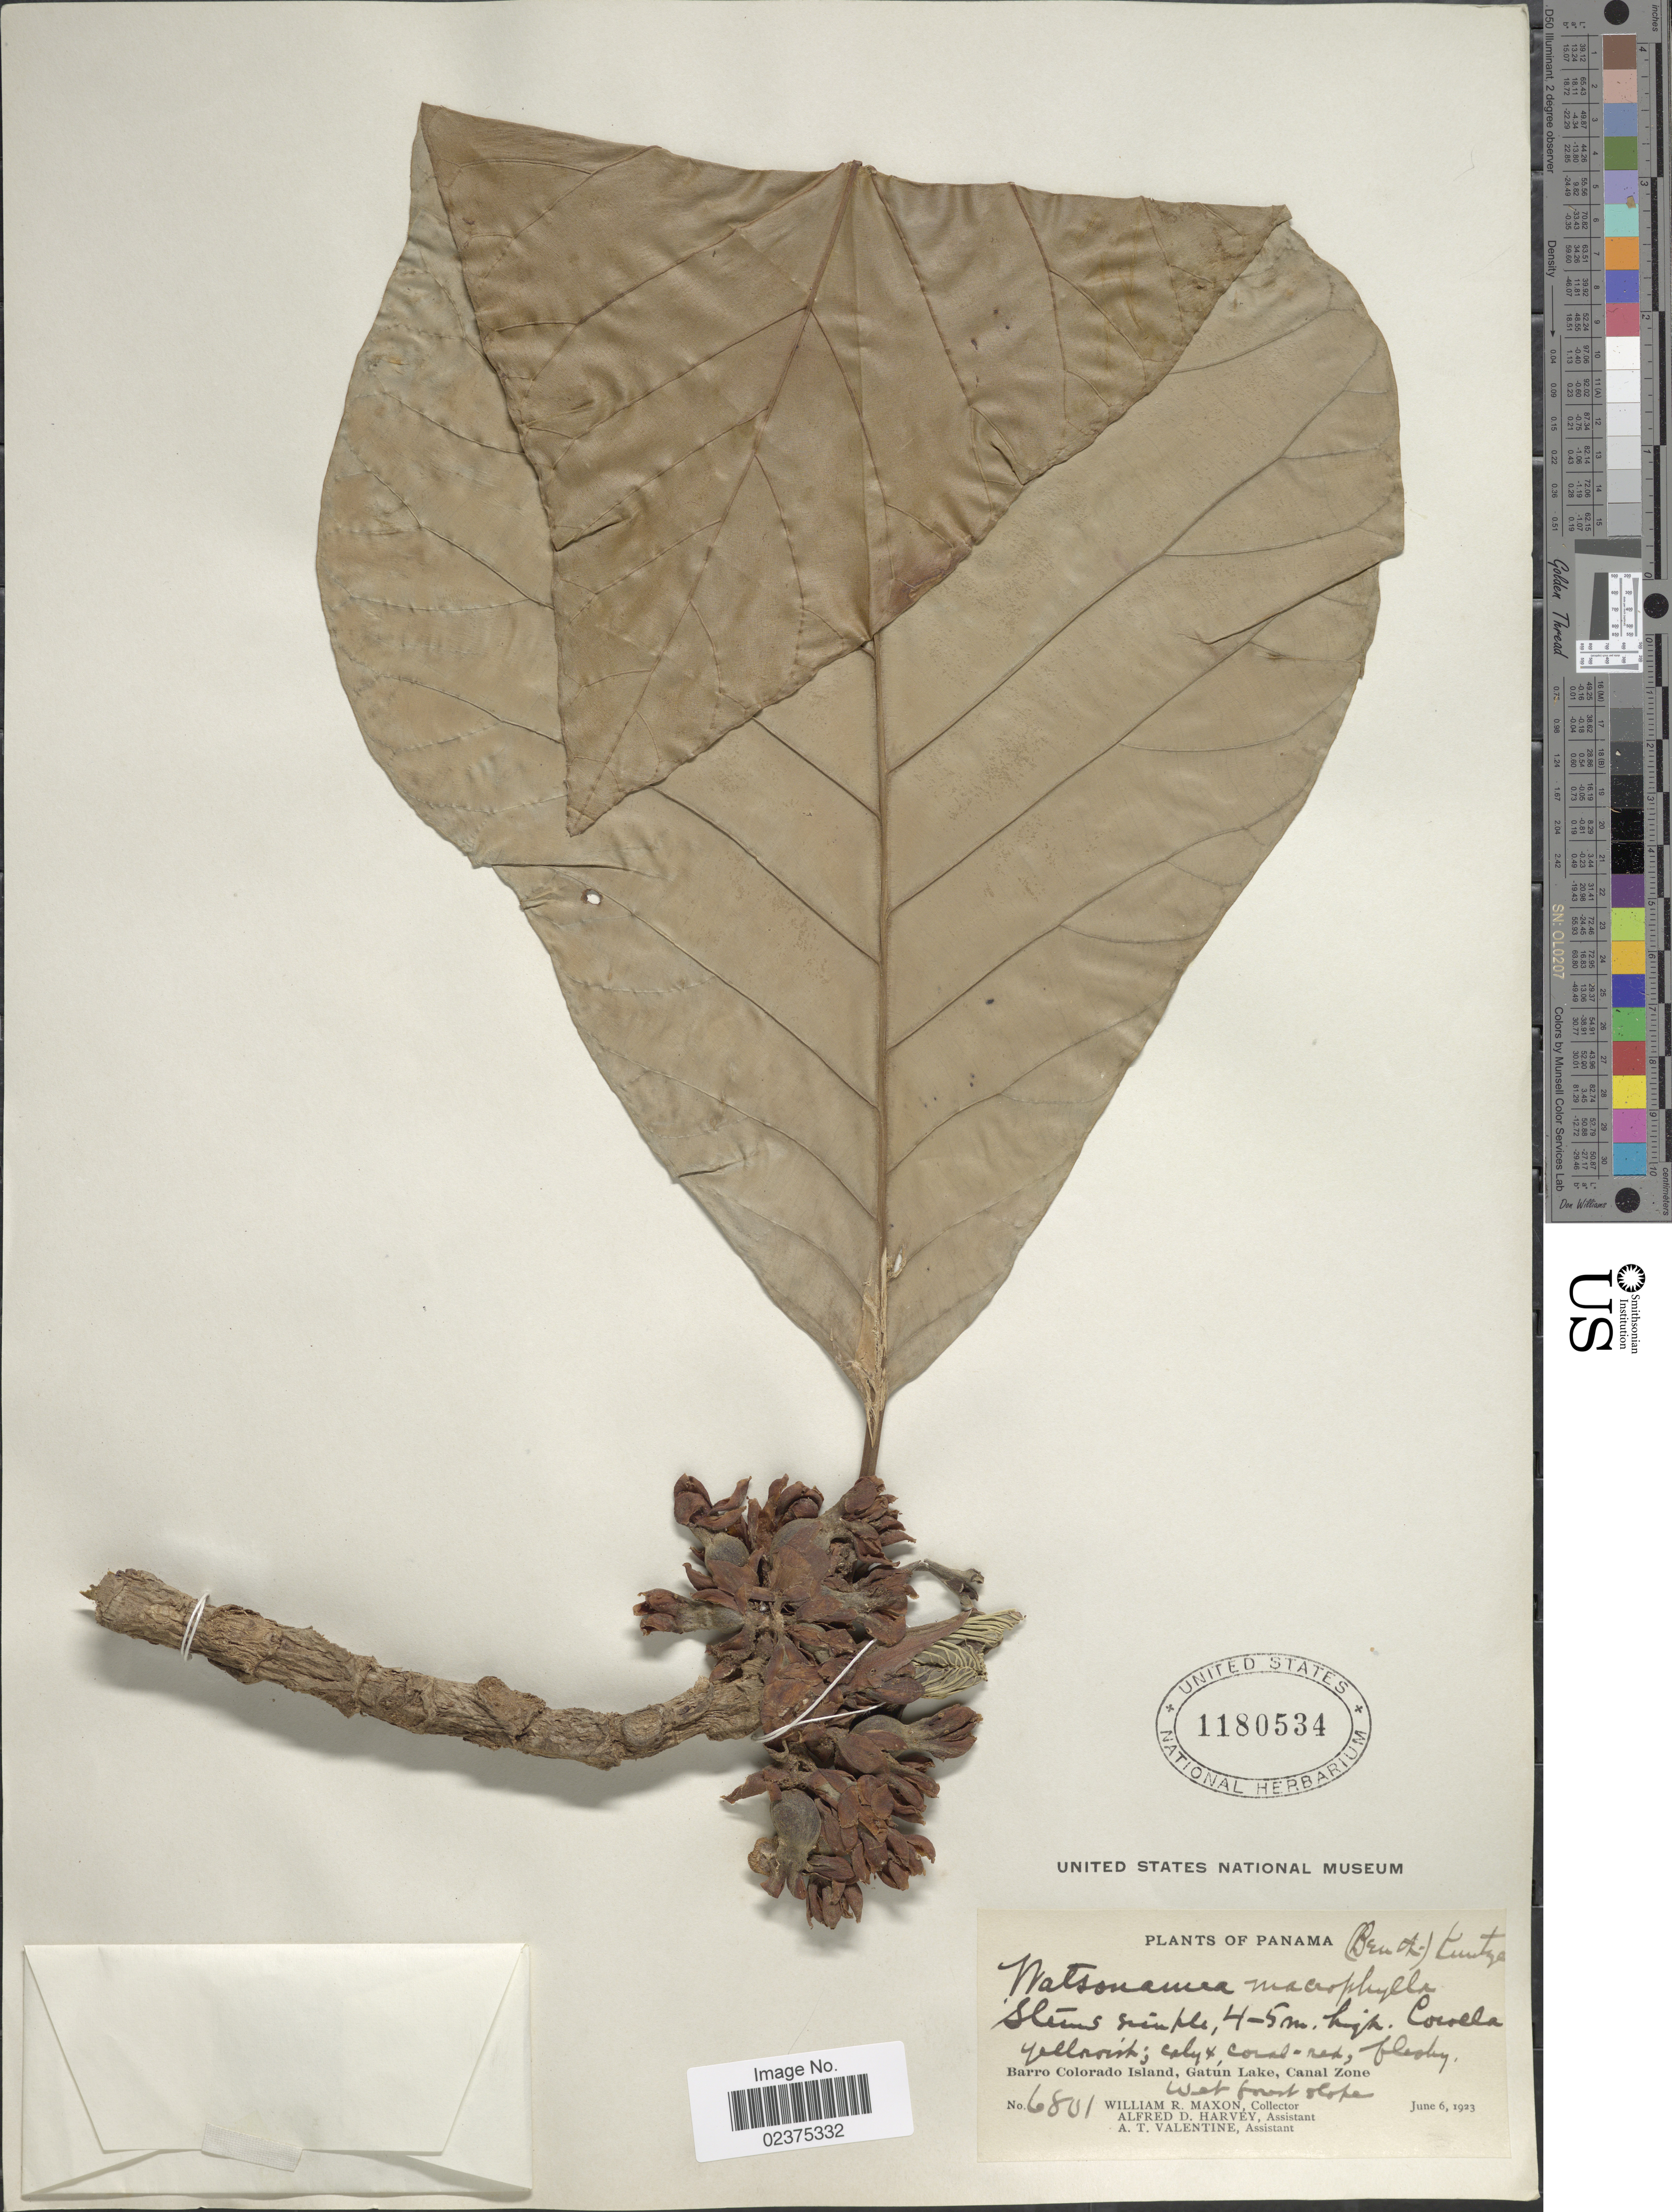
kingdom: Plantae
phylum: Tracheophyta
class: Magnoliopsida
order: Gentianales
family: Rubiaceae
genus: Pentagonia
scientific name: Pentagonia macrophylla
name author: Benth.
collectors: W. R. Maxon, A. D. Harvey & A. Valentine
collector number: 6801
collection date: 1923-06-06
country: Panama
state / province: Panamá Oeste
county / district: Canal Zone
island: Barro Colorado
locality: Barro Colorado Island, Gatún Lake, Canal Zone, Wet forest slope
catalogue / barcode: US 1180534